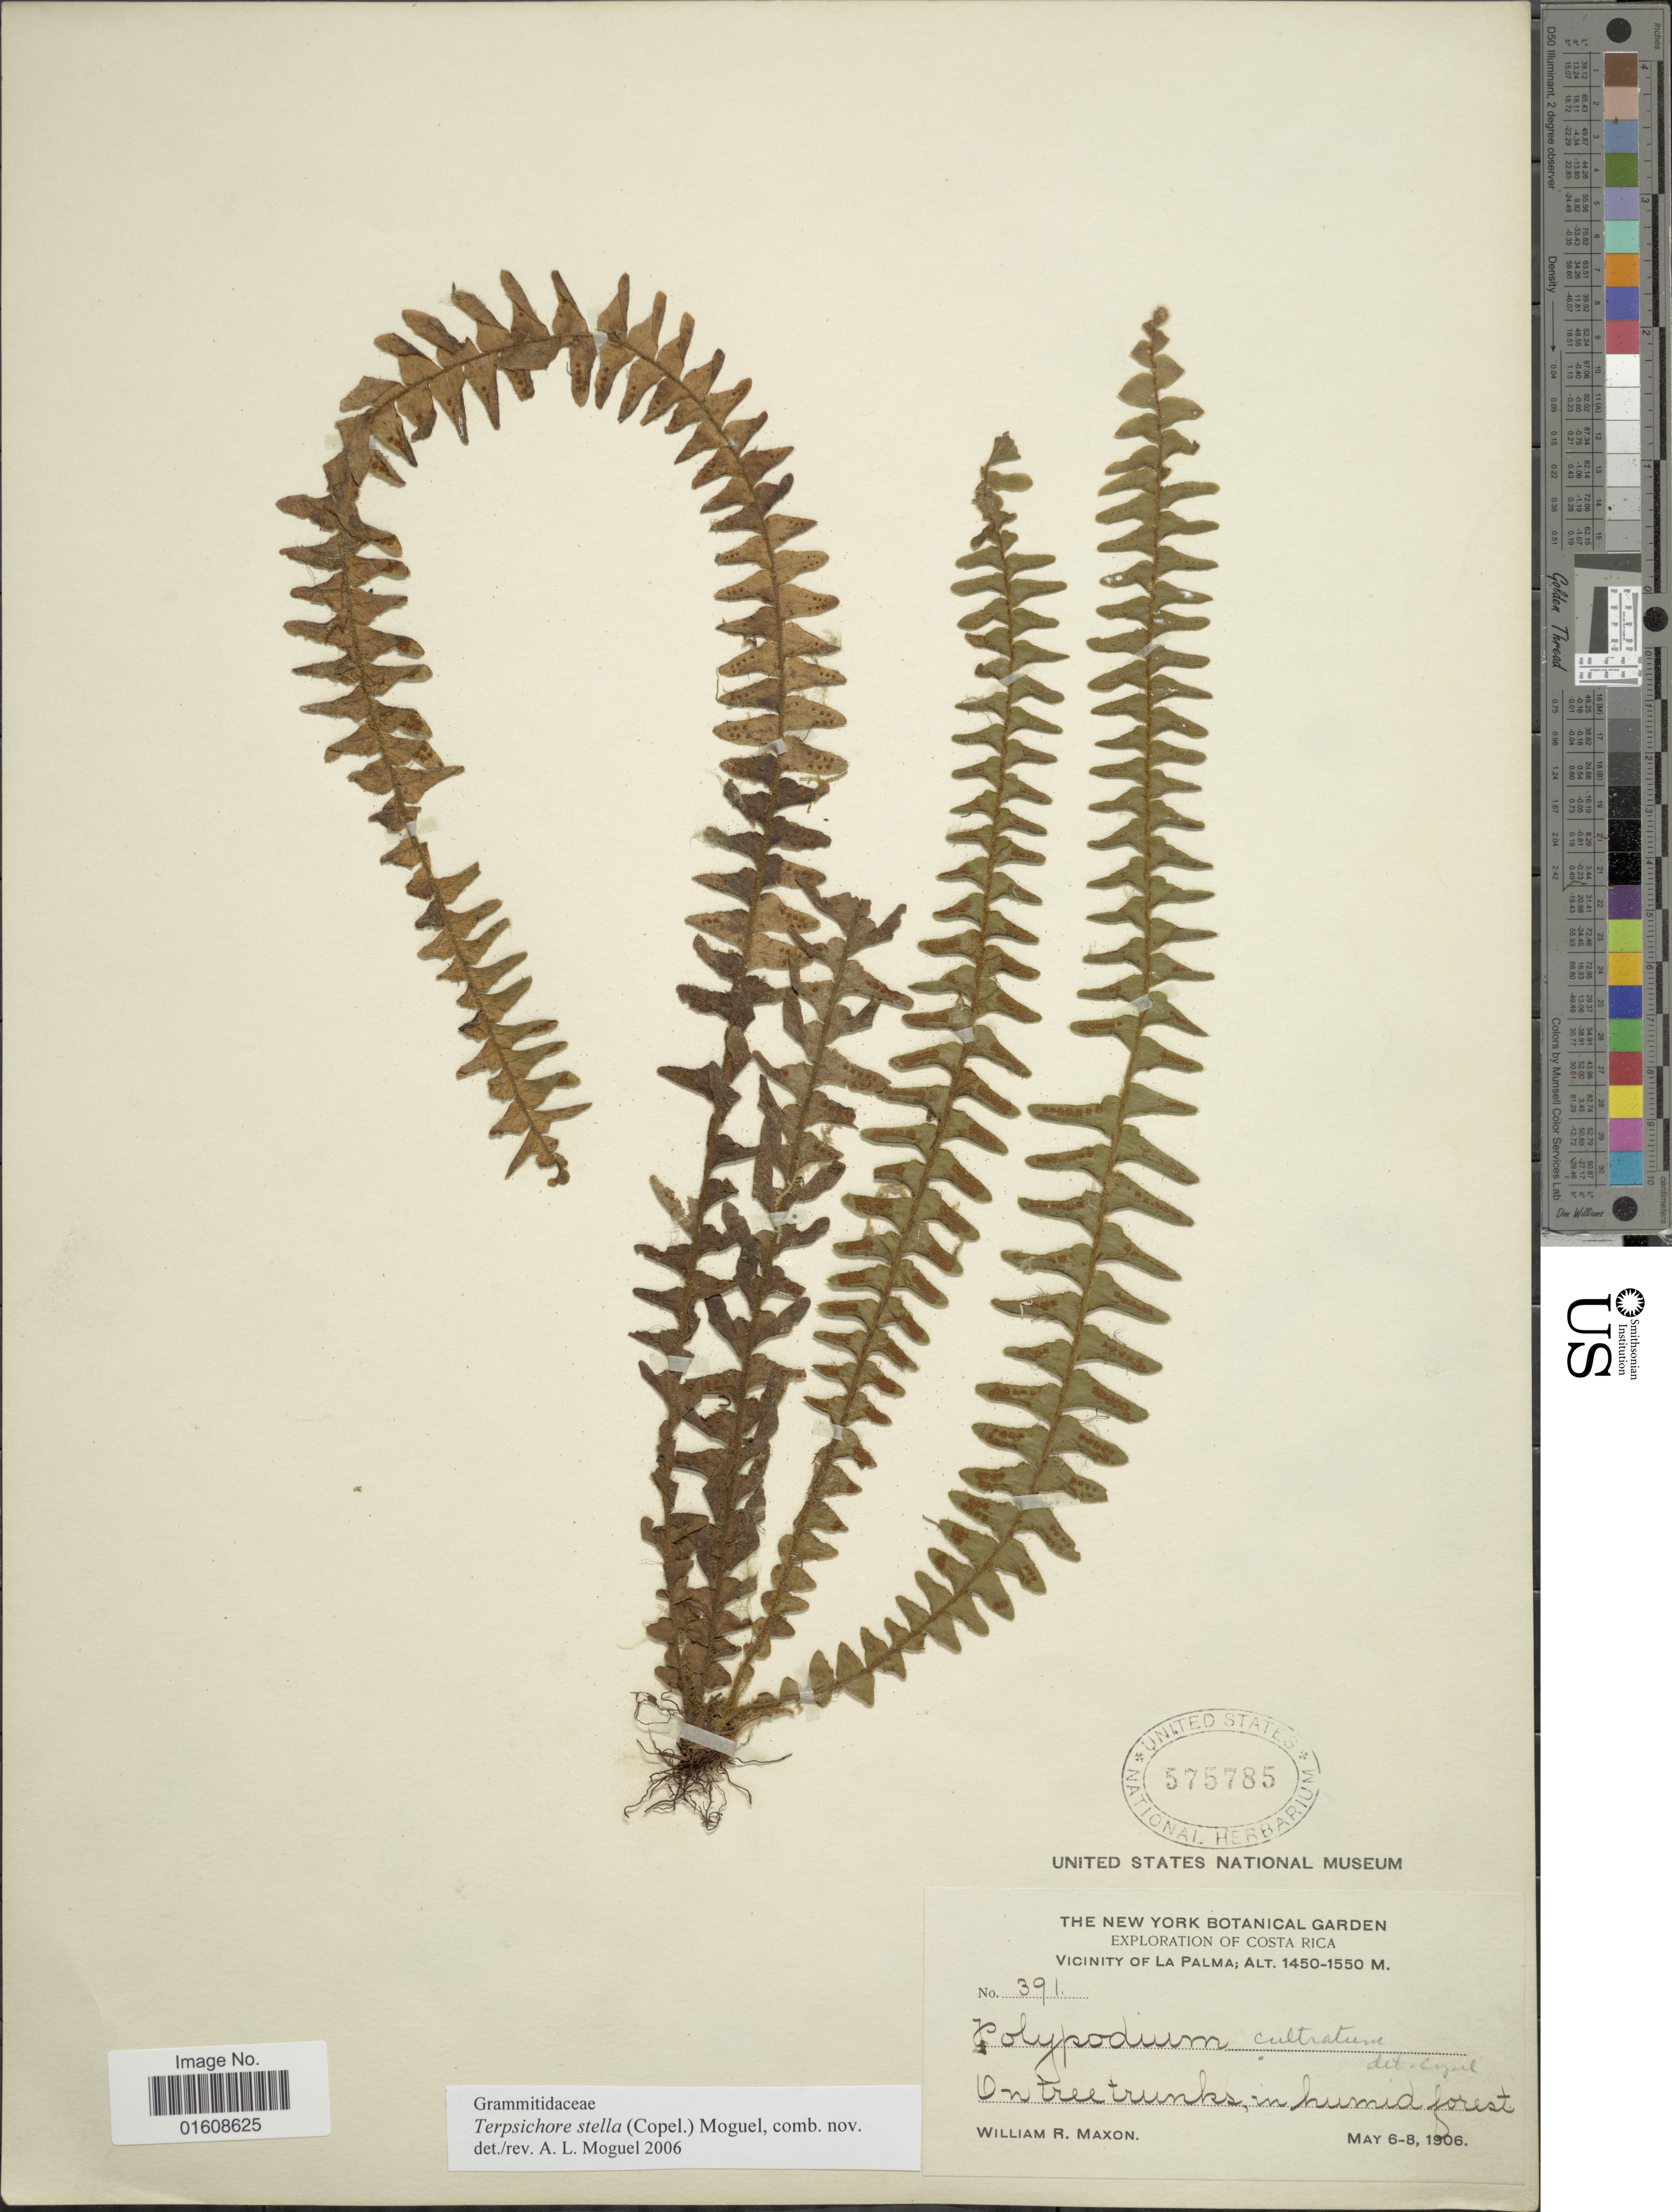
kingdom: Plantae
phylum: Tracheophyta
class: Polypodiopsida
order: Polypodiales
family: Polypodiaceae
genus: Alansmia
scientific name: Alansmia stella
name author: (Copel.) Moguel & M. Kessler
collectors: W. R. Maxon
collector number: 391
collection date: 1906-05-06/1906-05-08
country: Costa Rica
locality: Vicinity of La Palma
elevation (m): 1450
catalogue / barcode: US 575785